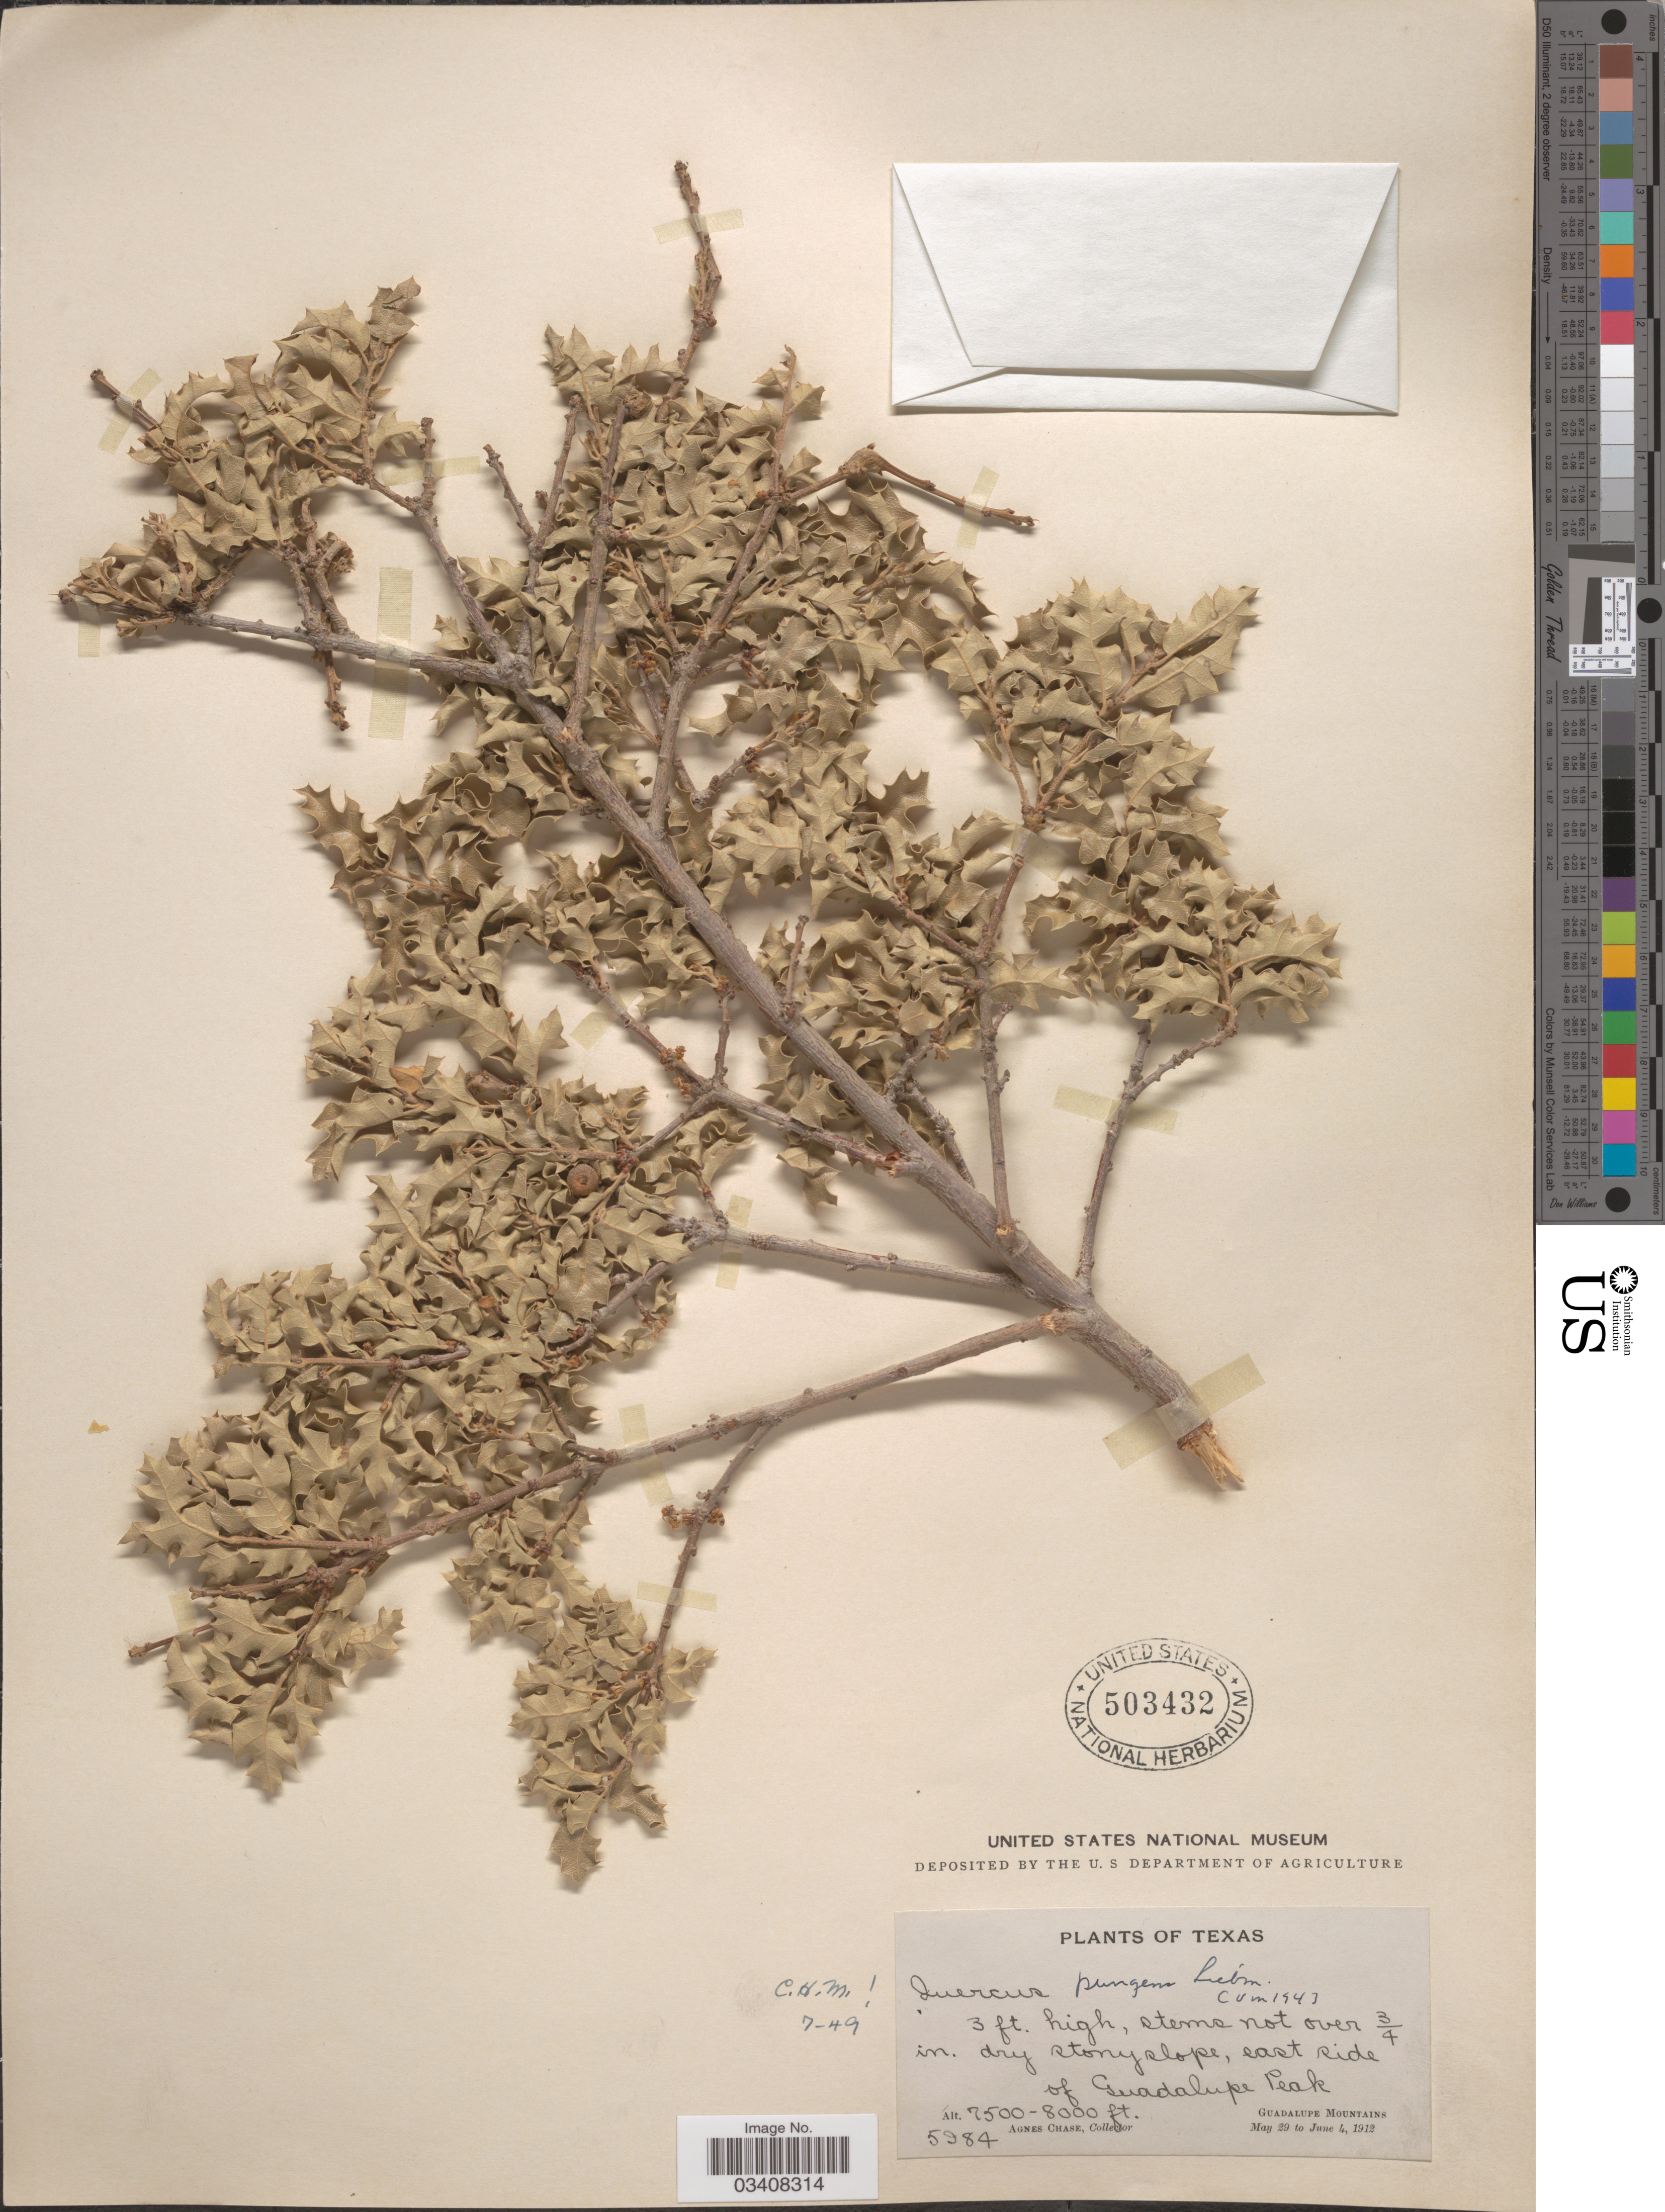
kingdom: Plantae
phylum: Tracheophyta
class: Magnoliopsida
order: Fagales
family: Fagaceae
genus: Quercus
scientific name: Quercus pungens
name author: Liebm.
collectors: A. Chase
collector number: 5984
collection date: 1912-05-29/1912-06-04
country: United States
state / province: Texas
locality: East side of Guadalupe Peak. Guadalupe Mountains.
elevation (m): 2286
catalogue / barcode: US 503432